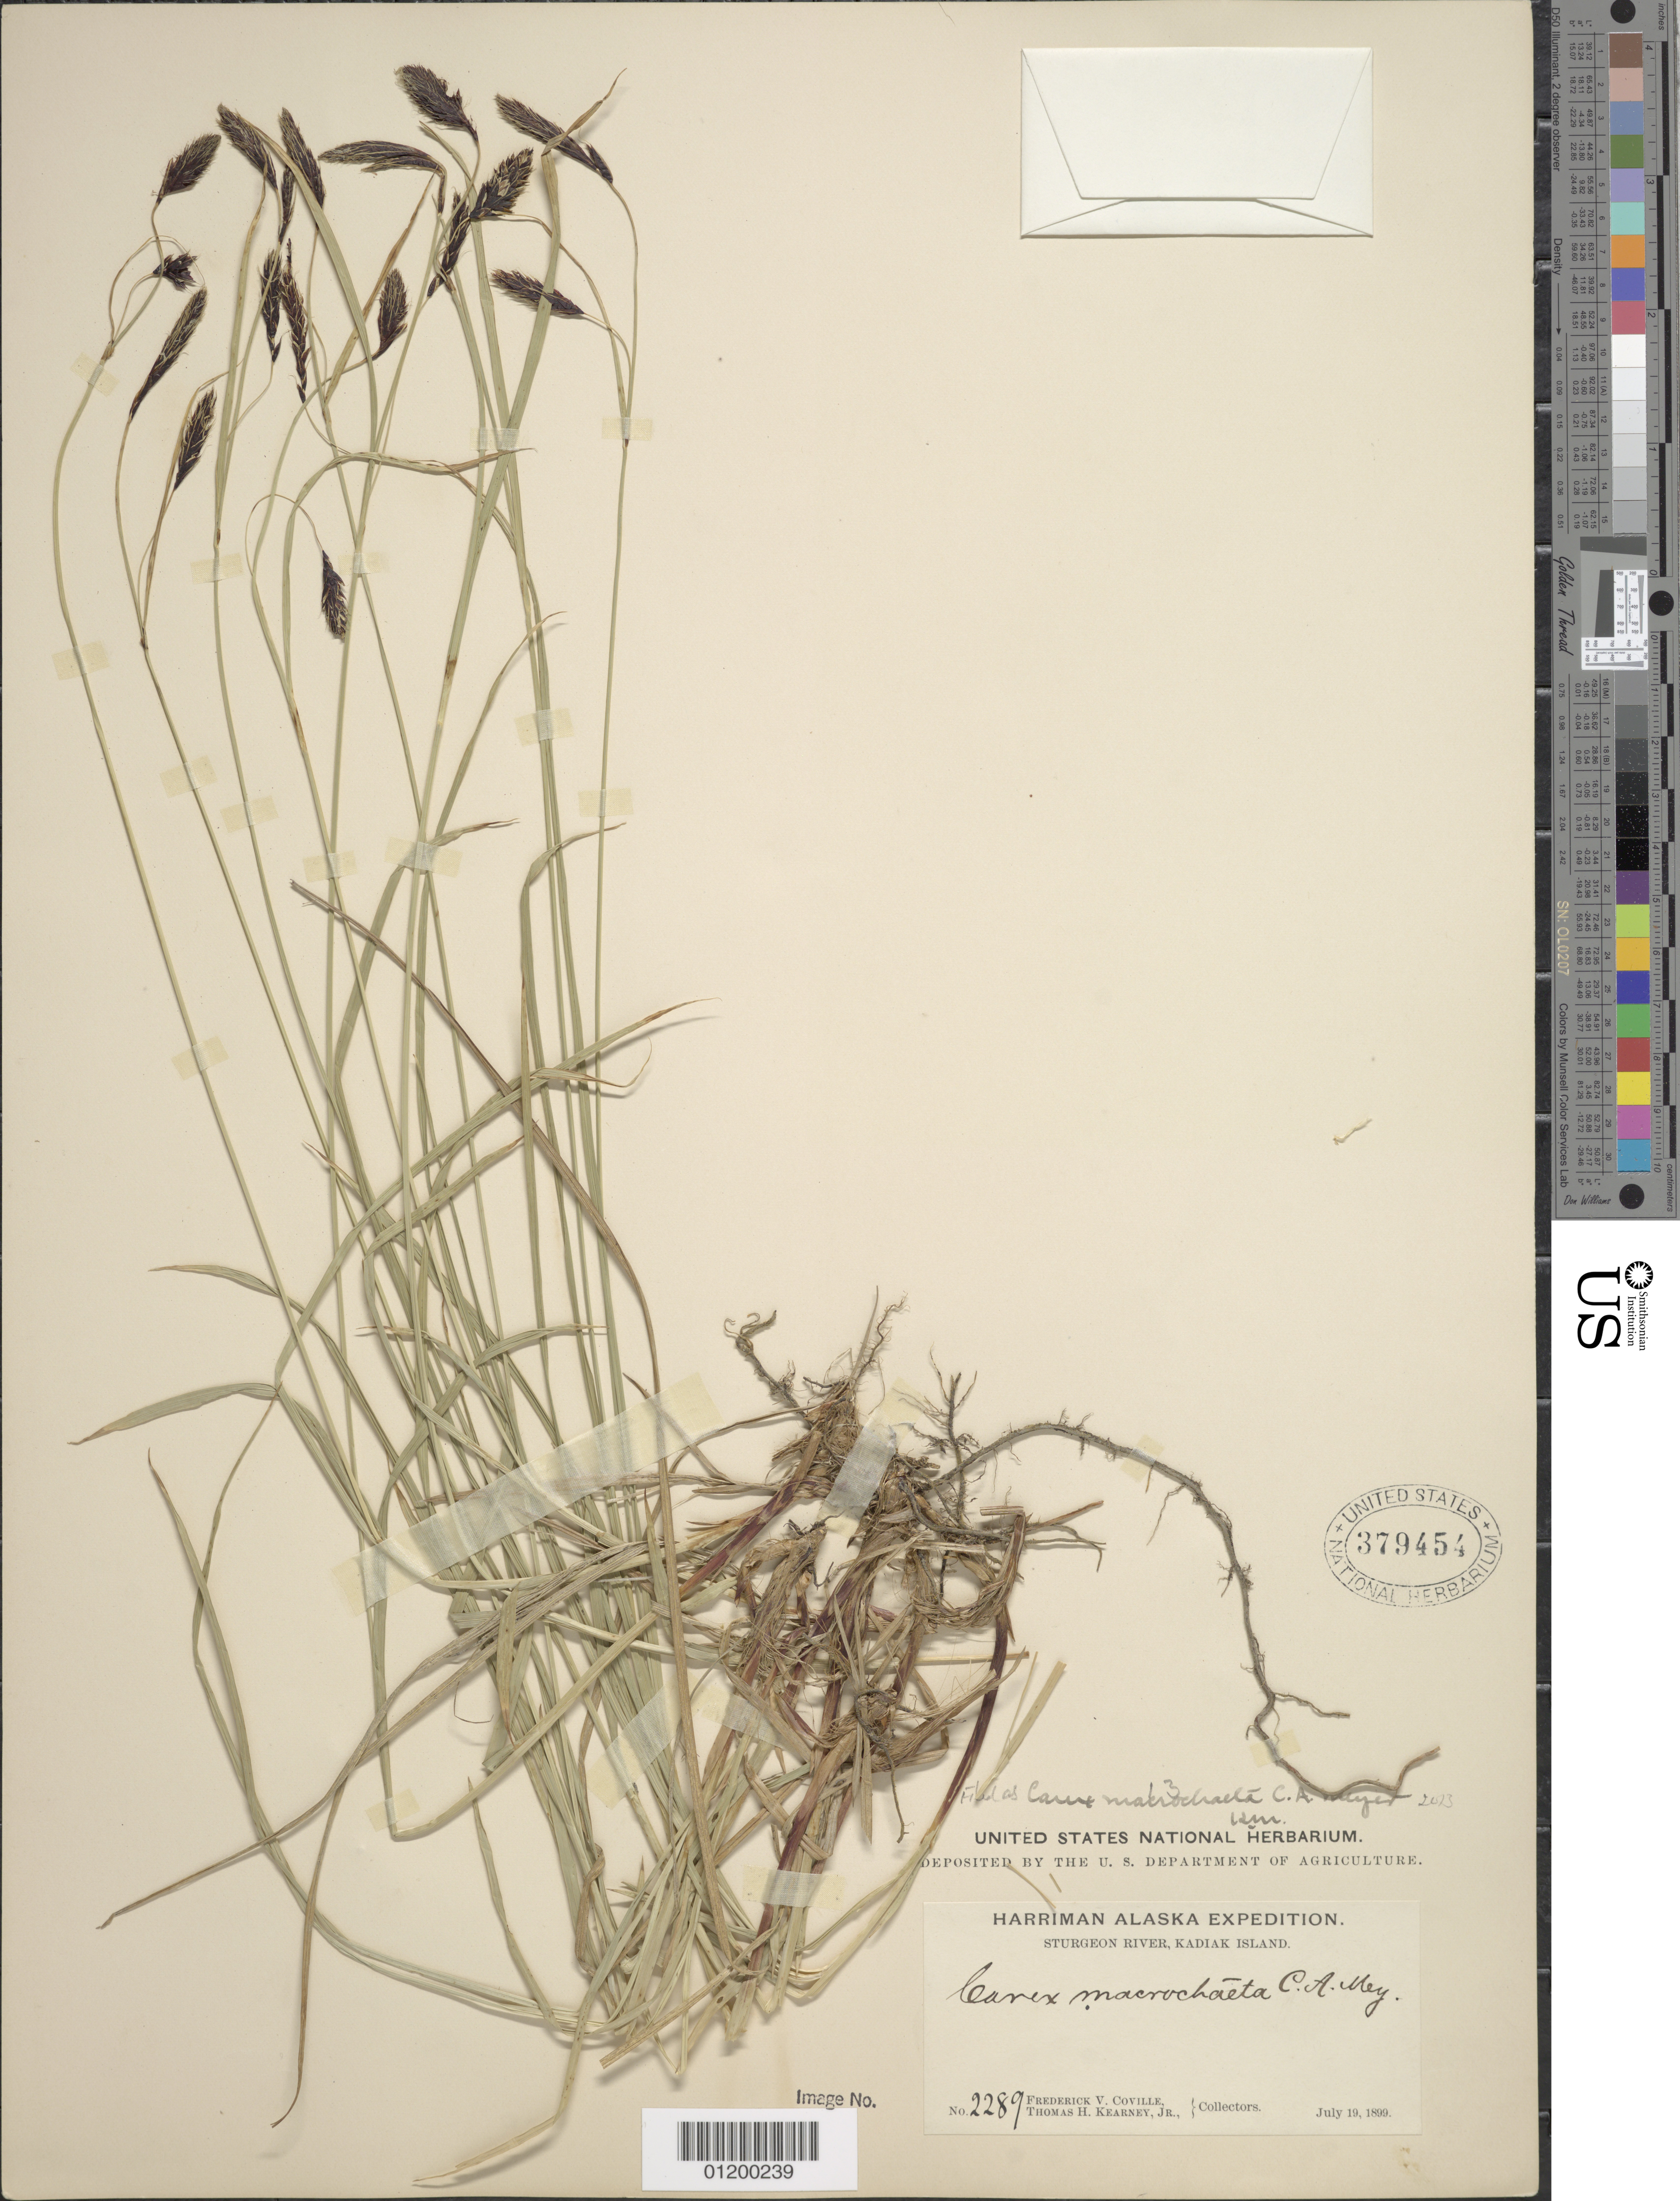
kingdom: Plantae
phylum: Tracheophyta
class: Liliopsida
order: Poales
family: Cyperaceae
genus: Carex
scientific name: Carex macrochaeta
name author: C.A. Mey.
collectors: F. V. Coville & T. H. Kearney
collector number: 2289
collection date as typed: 19 Jul 1899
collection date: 1899-07-19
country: United States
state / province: Alaska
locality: Sturgeon River, Kadiak Island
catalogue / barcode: US 379454